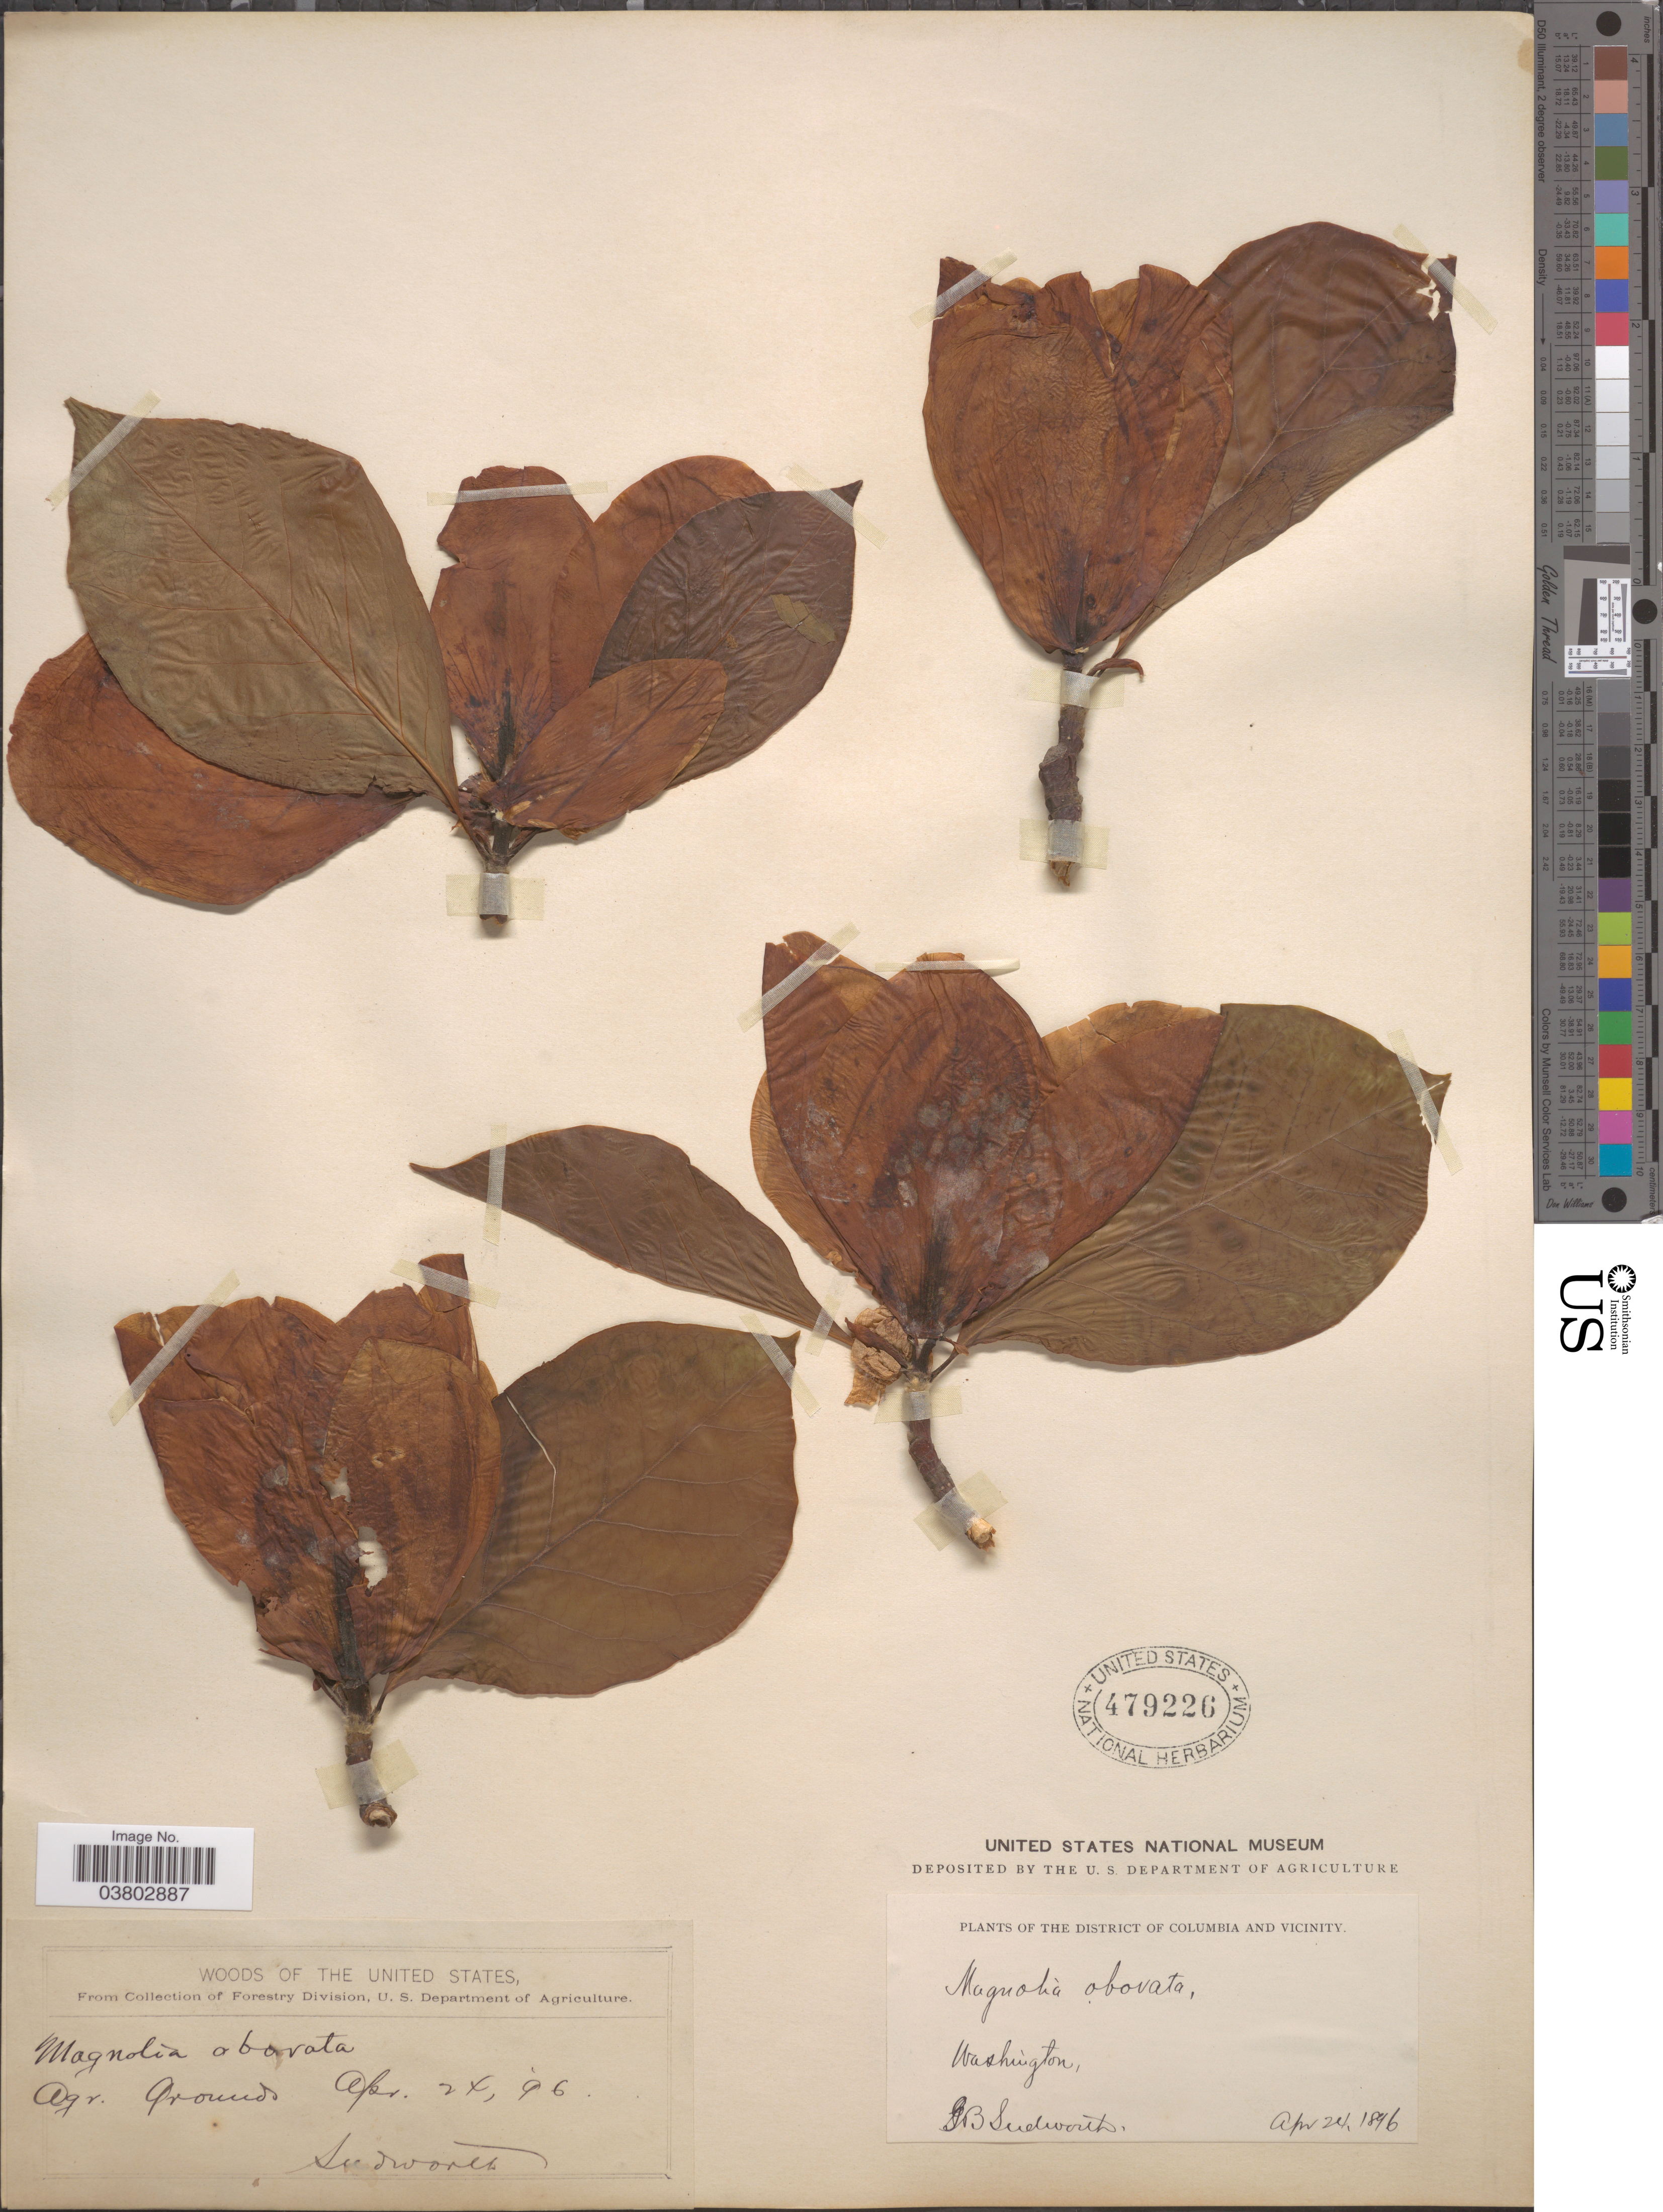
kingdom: Plantae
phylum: Tracheophyta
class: Magnoliopsida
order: Magnoliales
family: Magnoliaceae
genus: Magnolia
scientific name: Magnolia obovata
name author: Thunb.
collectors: G. B. Sudworth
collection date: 1896-04-24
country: United States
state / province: District of Columbia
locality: District of Columbia and vicinity. Washington. Agr. Grounds.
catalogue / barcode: US 479226